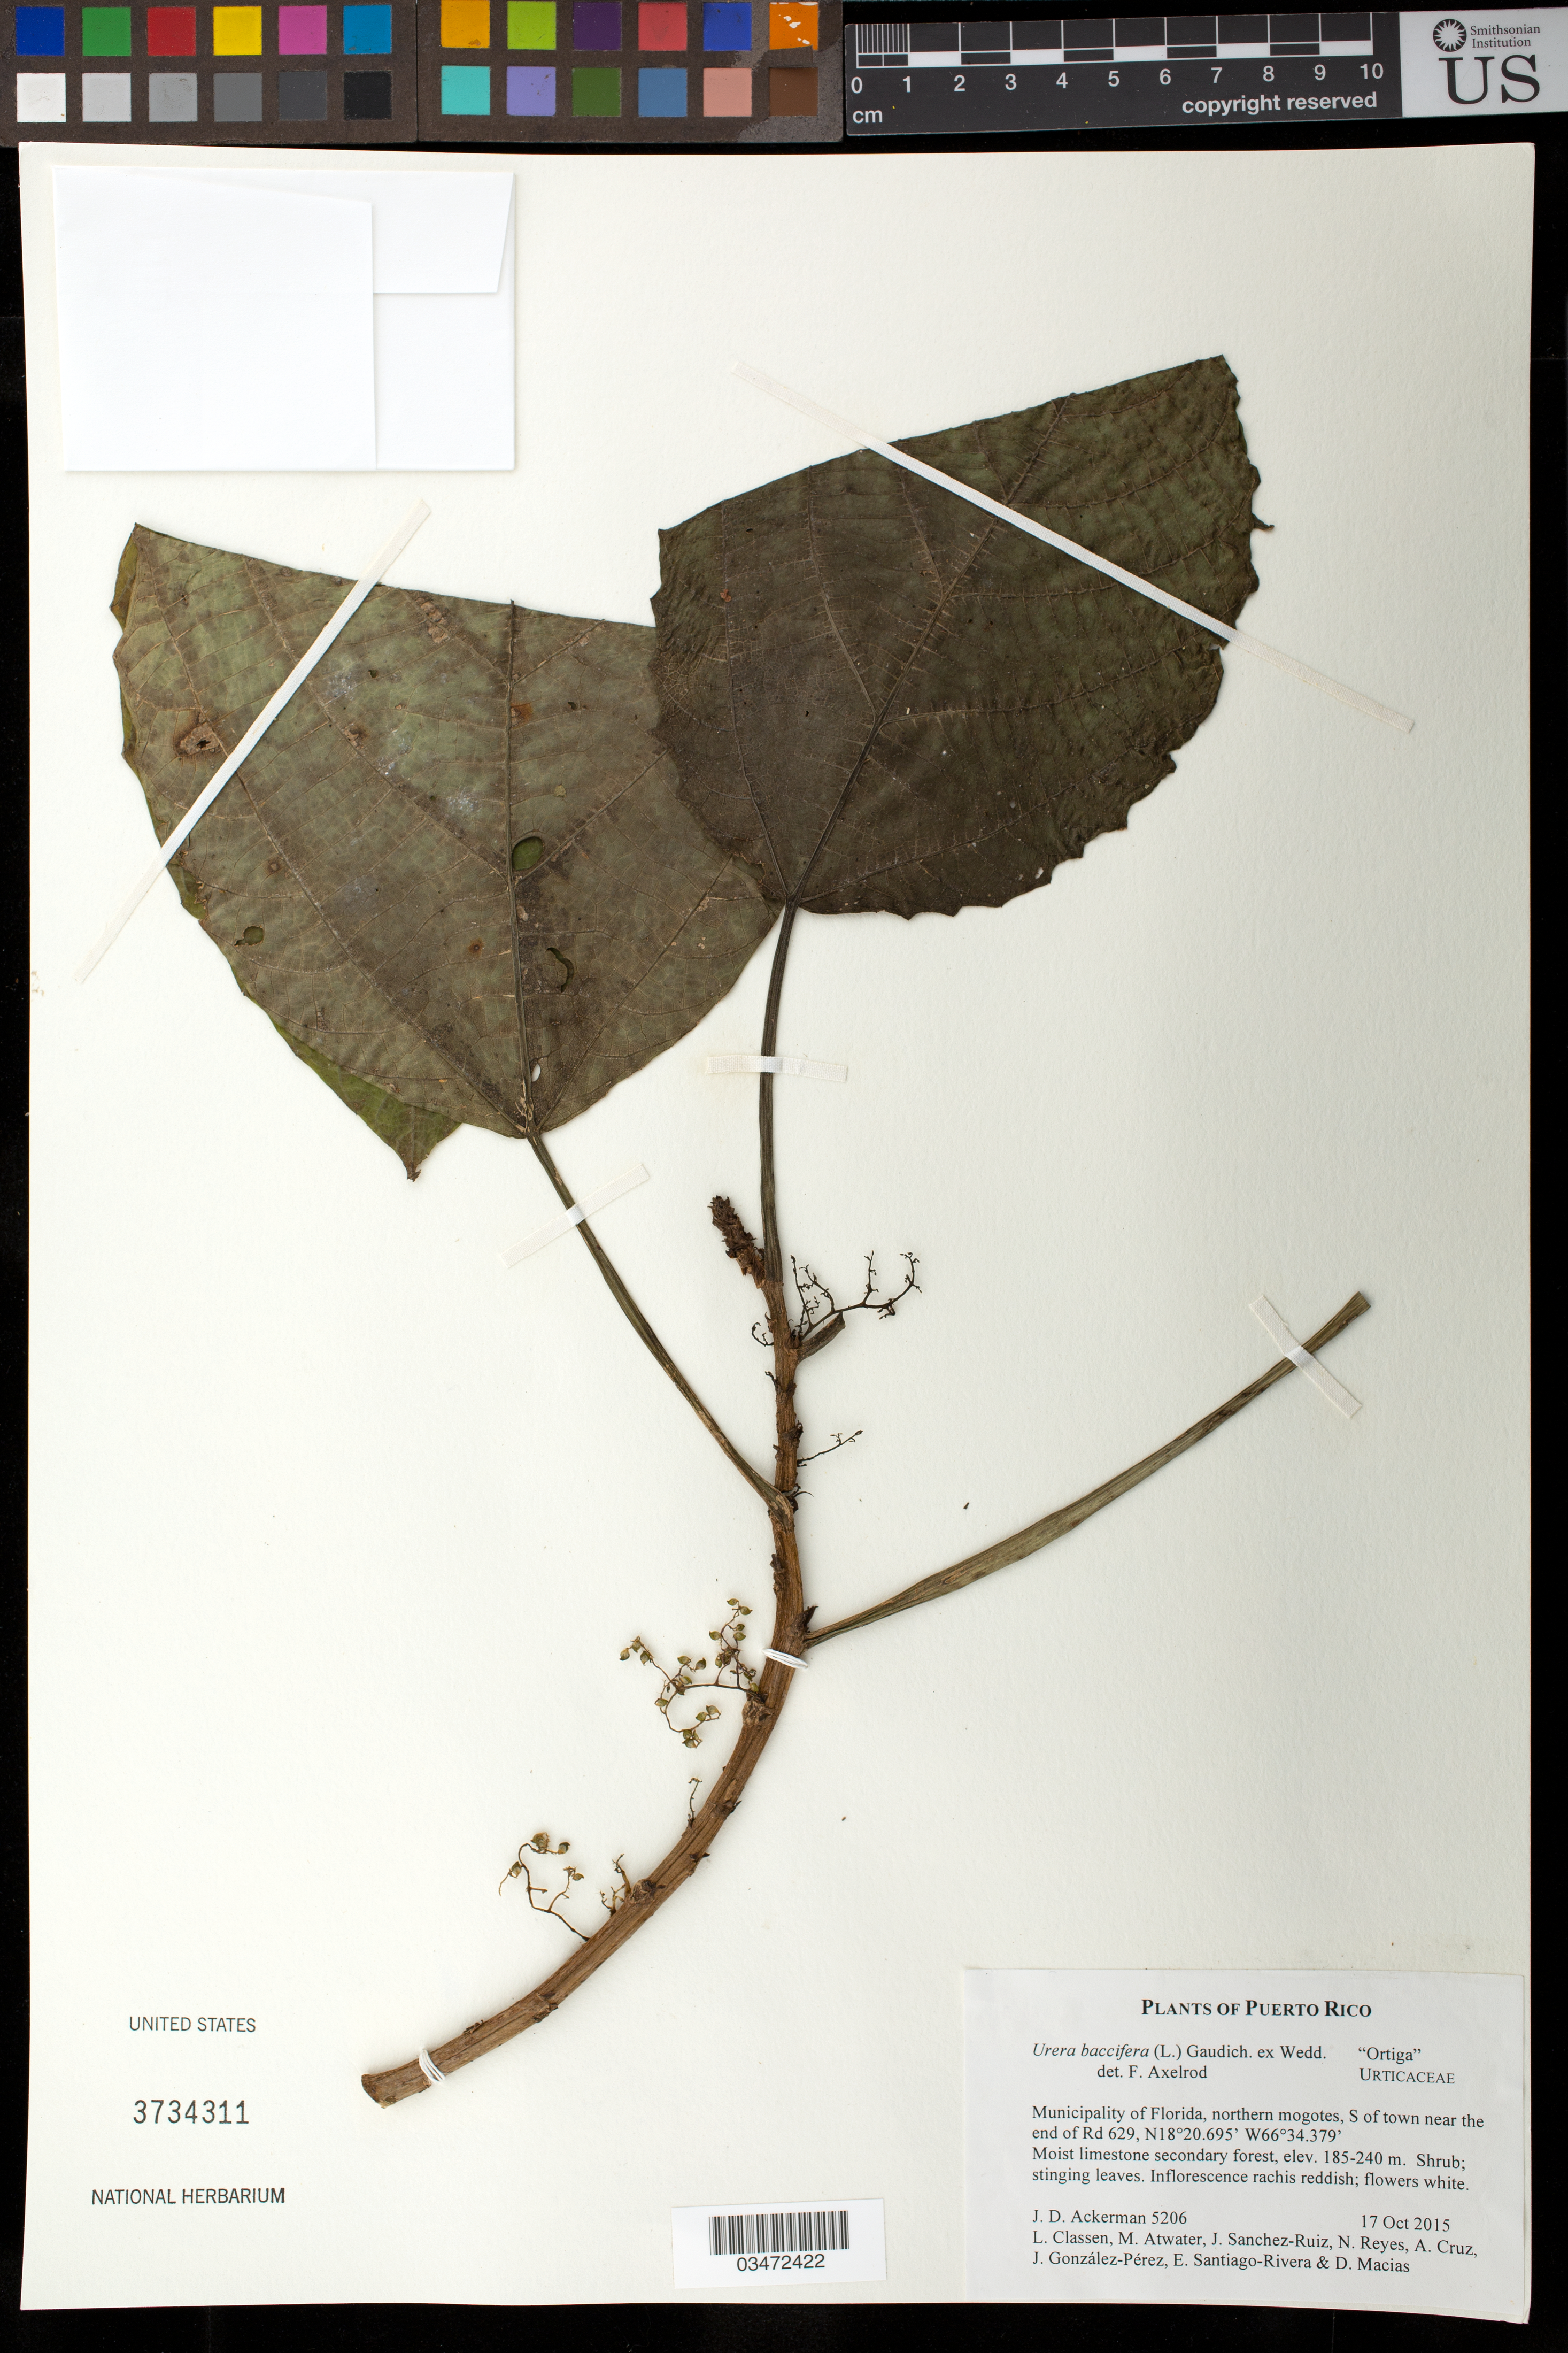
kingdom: Plantae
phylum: Tracheophyta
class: Magnoliopsida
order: Rosales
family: Urticaceae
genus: Urera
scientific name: Urera baccifera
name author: (L.) Gaudich. ex Wedd.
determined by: Axelrod, F. S.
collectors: J. D. Ackerman, L. Classen, M. Atwater, J. Sanchez-Ruiz, N. Reyes, A. Cruz, J. González-Pérez, E. Santiago-Rivera & D. Macías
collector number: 5206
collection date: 2015-10-17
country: Puerto Rico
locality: Mun. Florida, northern mogotes, S of town near the end of Rd 629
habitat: Moist limestone secondary forest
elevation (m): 185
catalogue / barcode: US 3734311